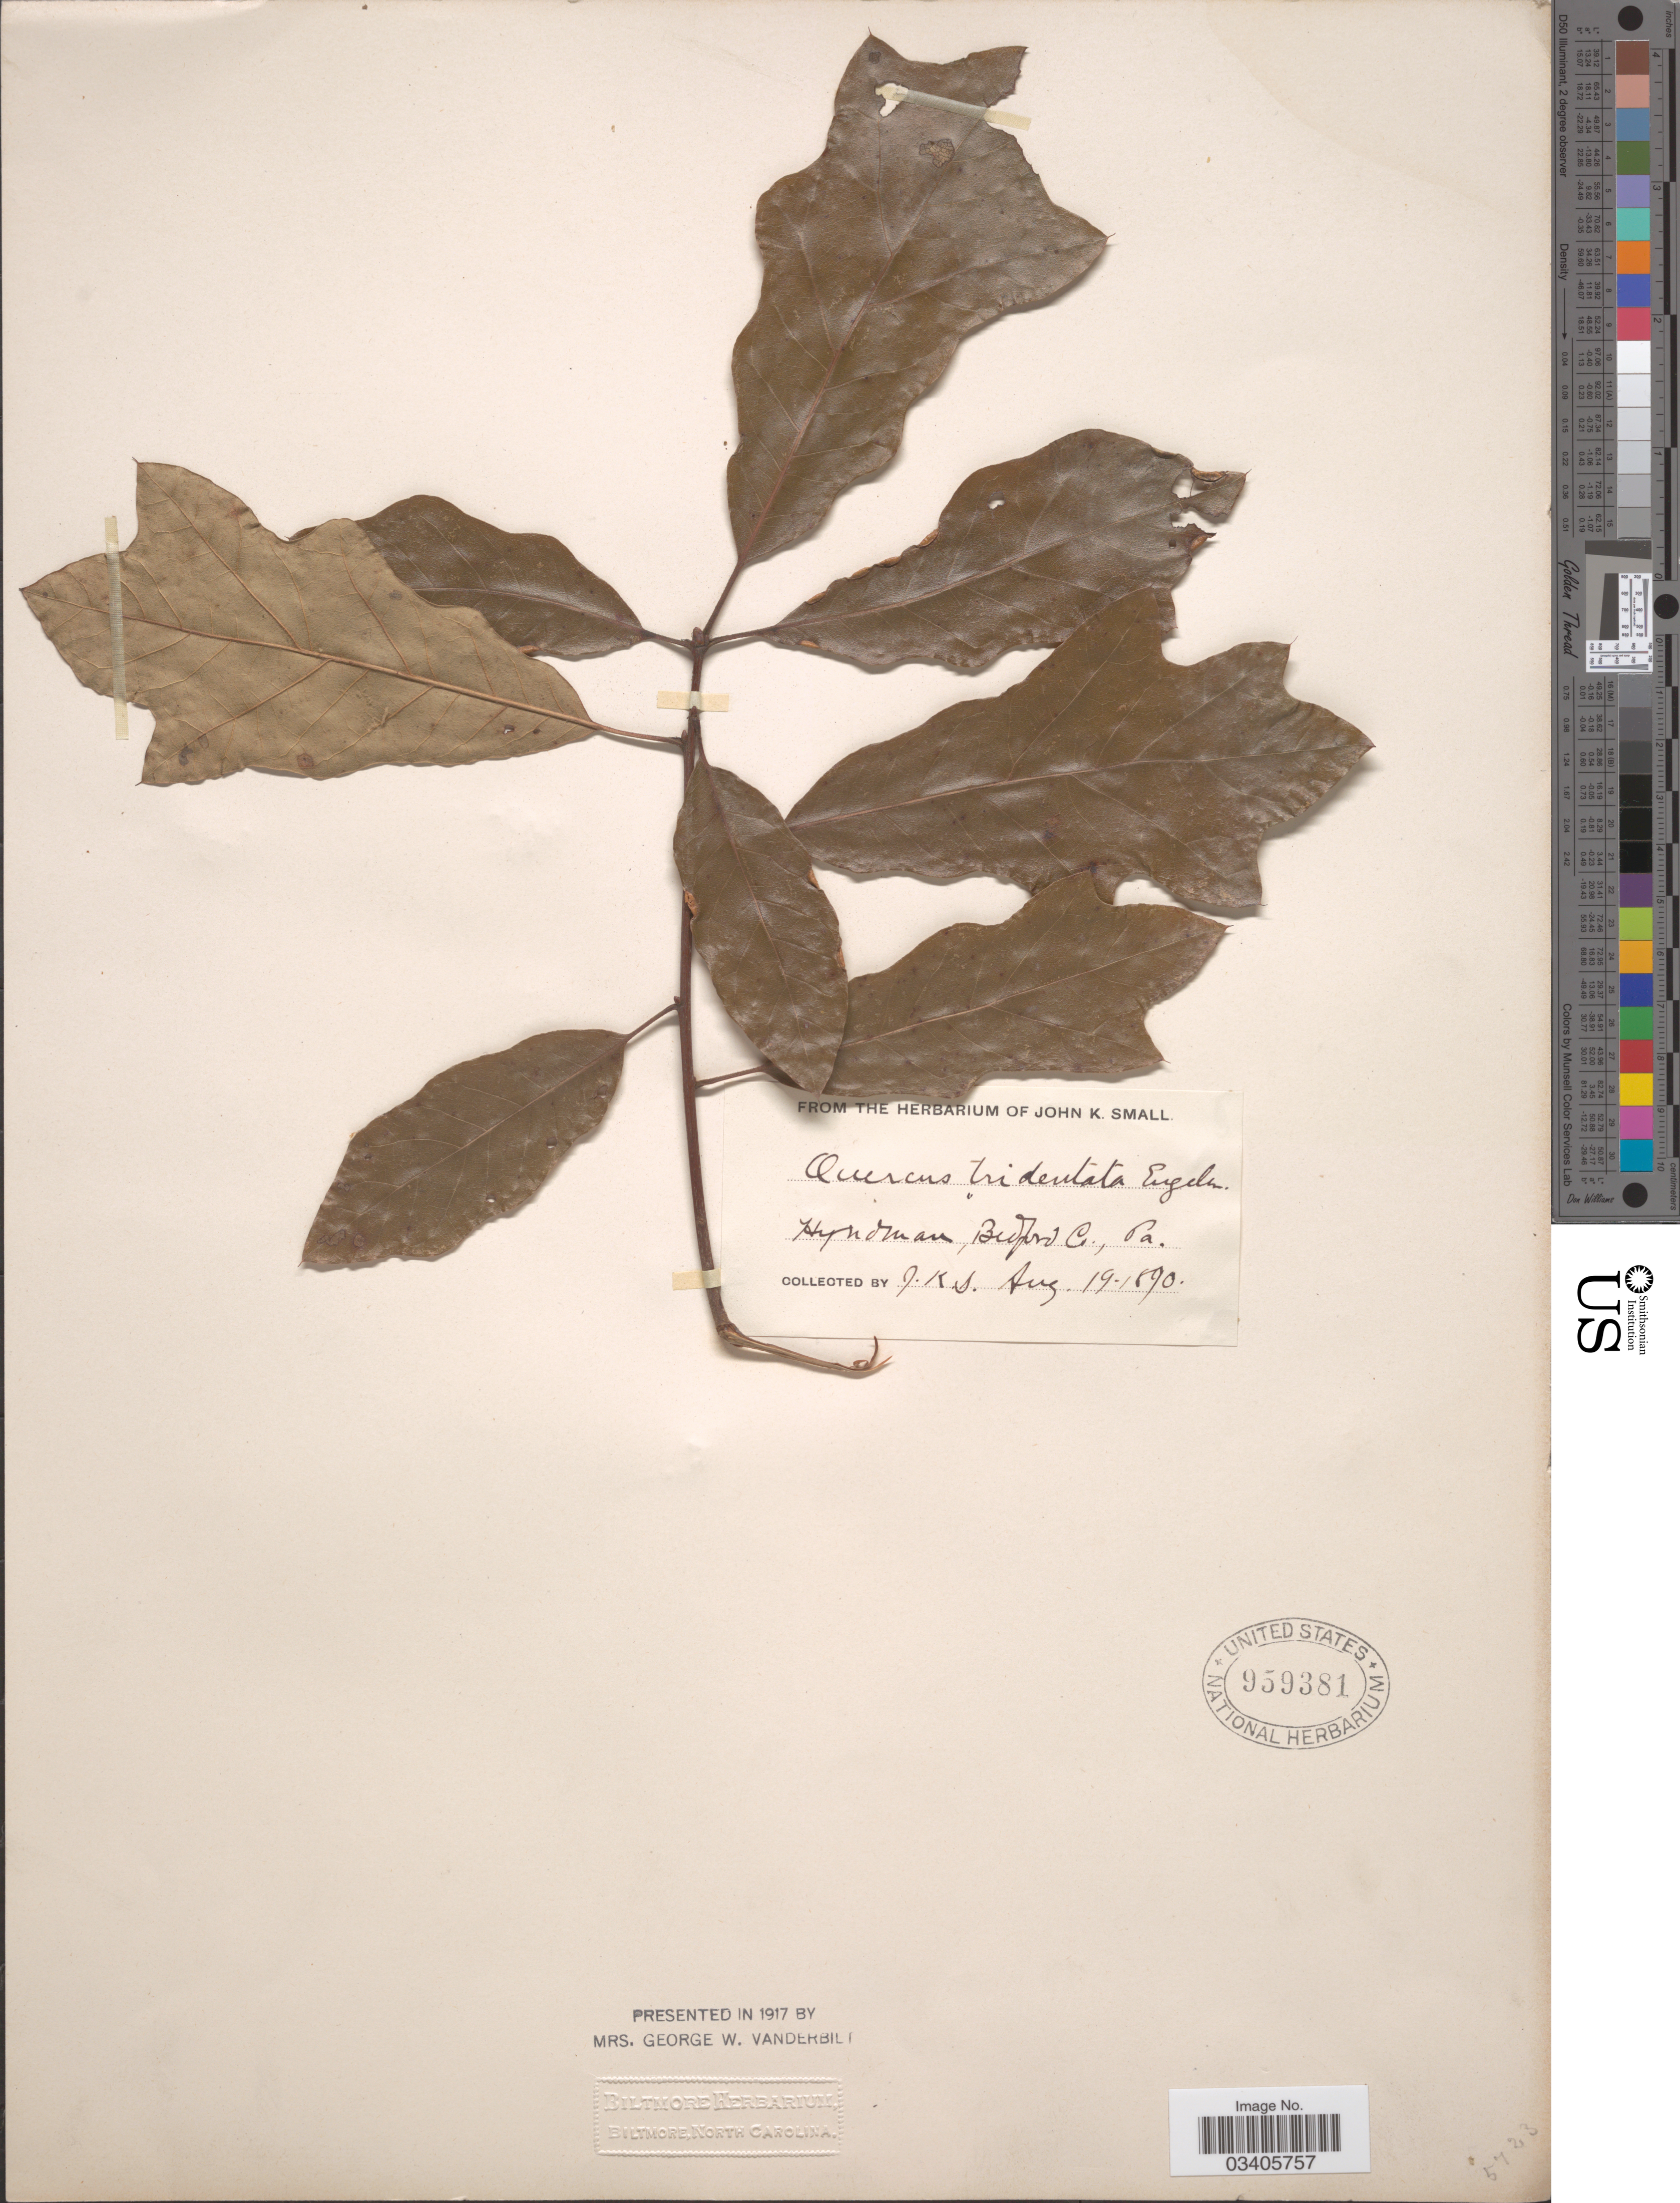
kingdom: Plantae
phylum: Tracheophyta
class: Magnoliopsida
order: Fagales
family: Fagaceae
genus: Quercus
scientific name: Quercus imbricaria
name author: Michx.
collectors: J. K. Small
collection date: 1890-08-19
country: United States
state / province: Pennsylvania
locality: Hyndman, Bedford Co.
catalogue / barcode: US 959381